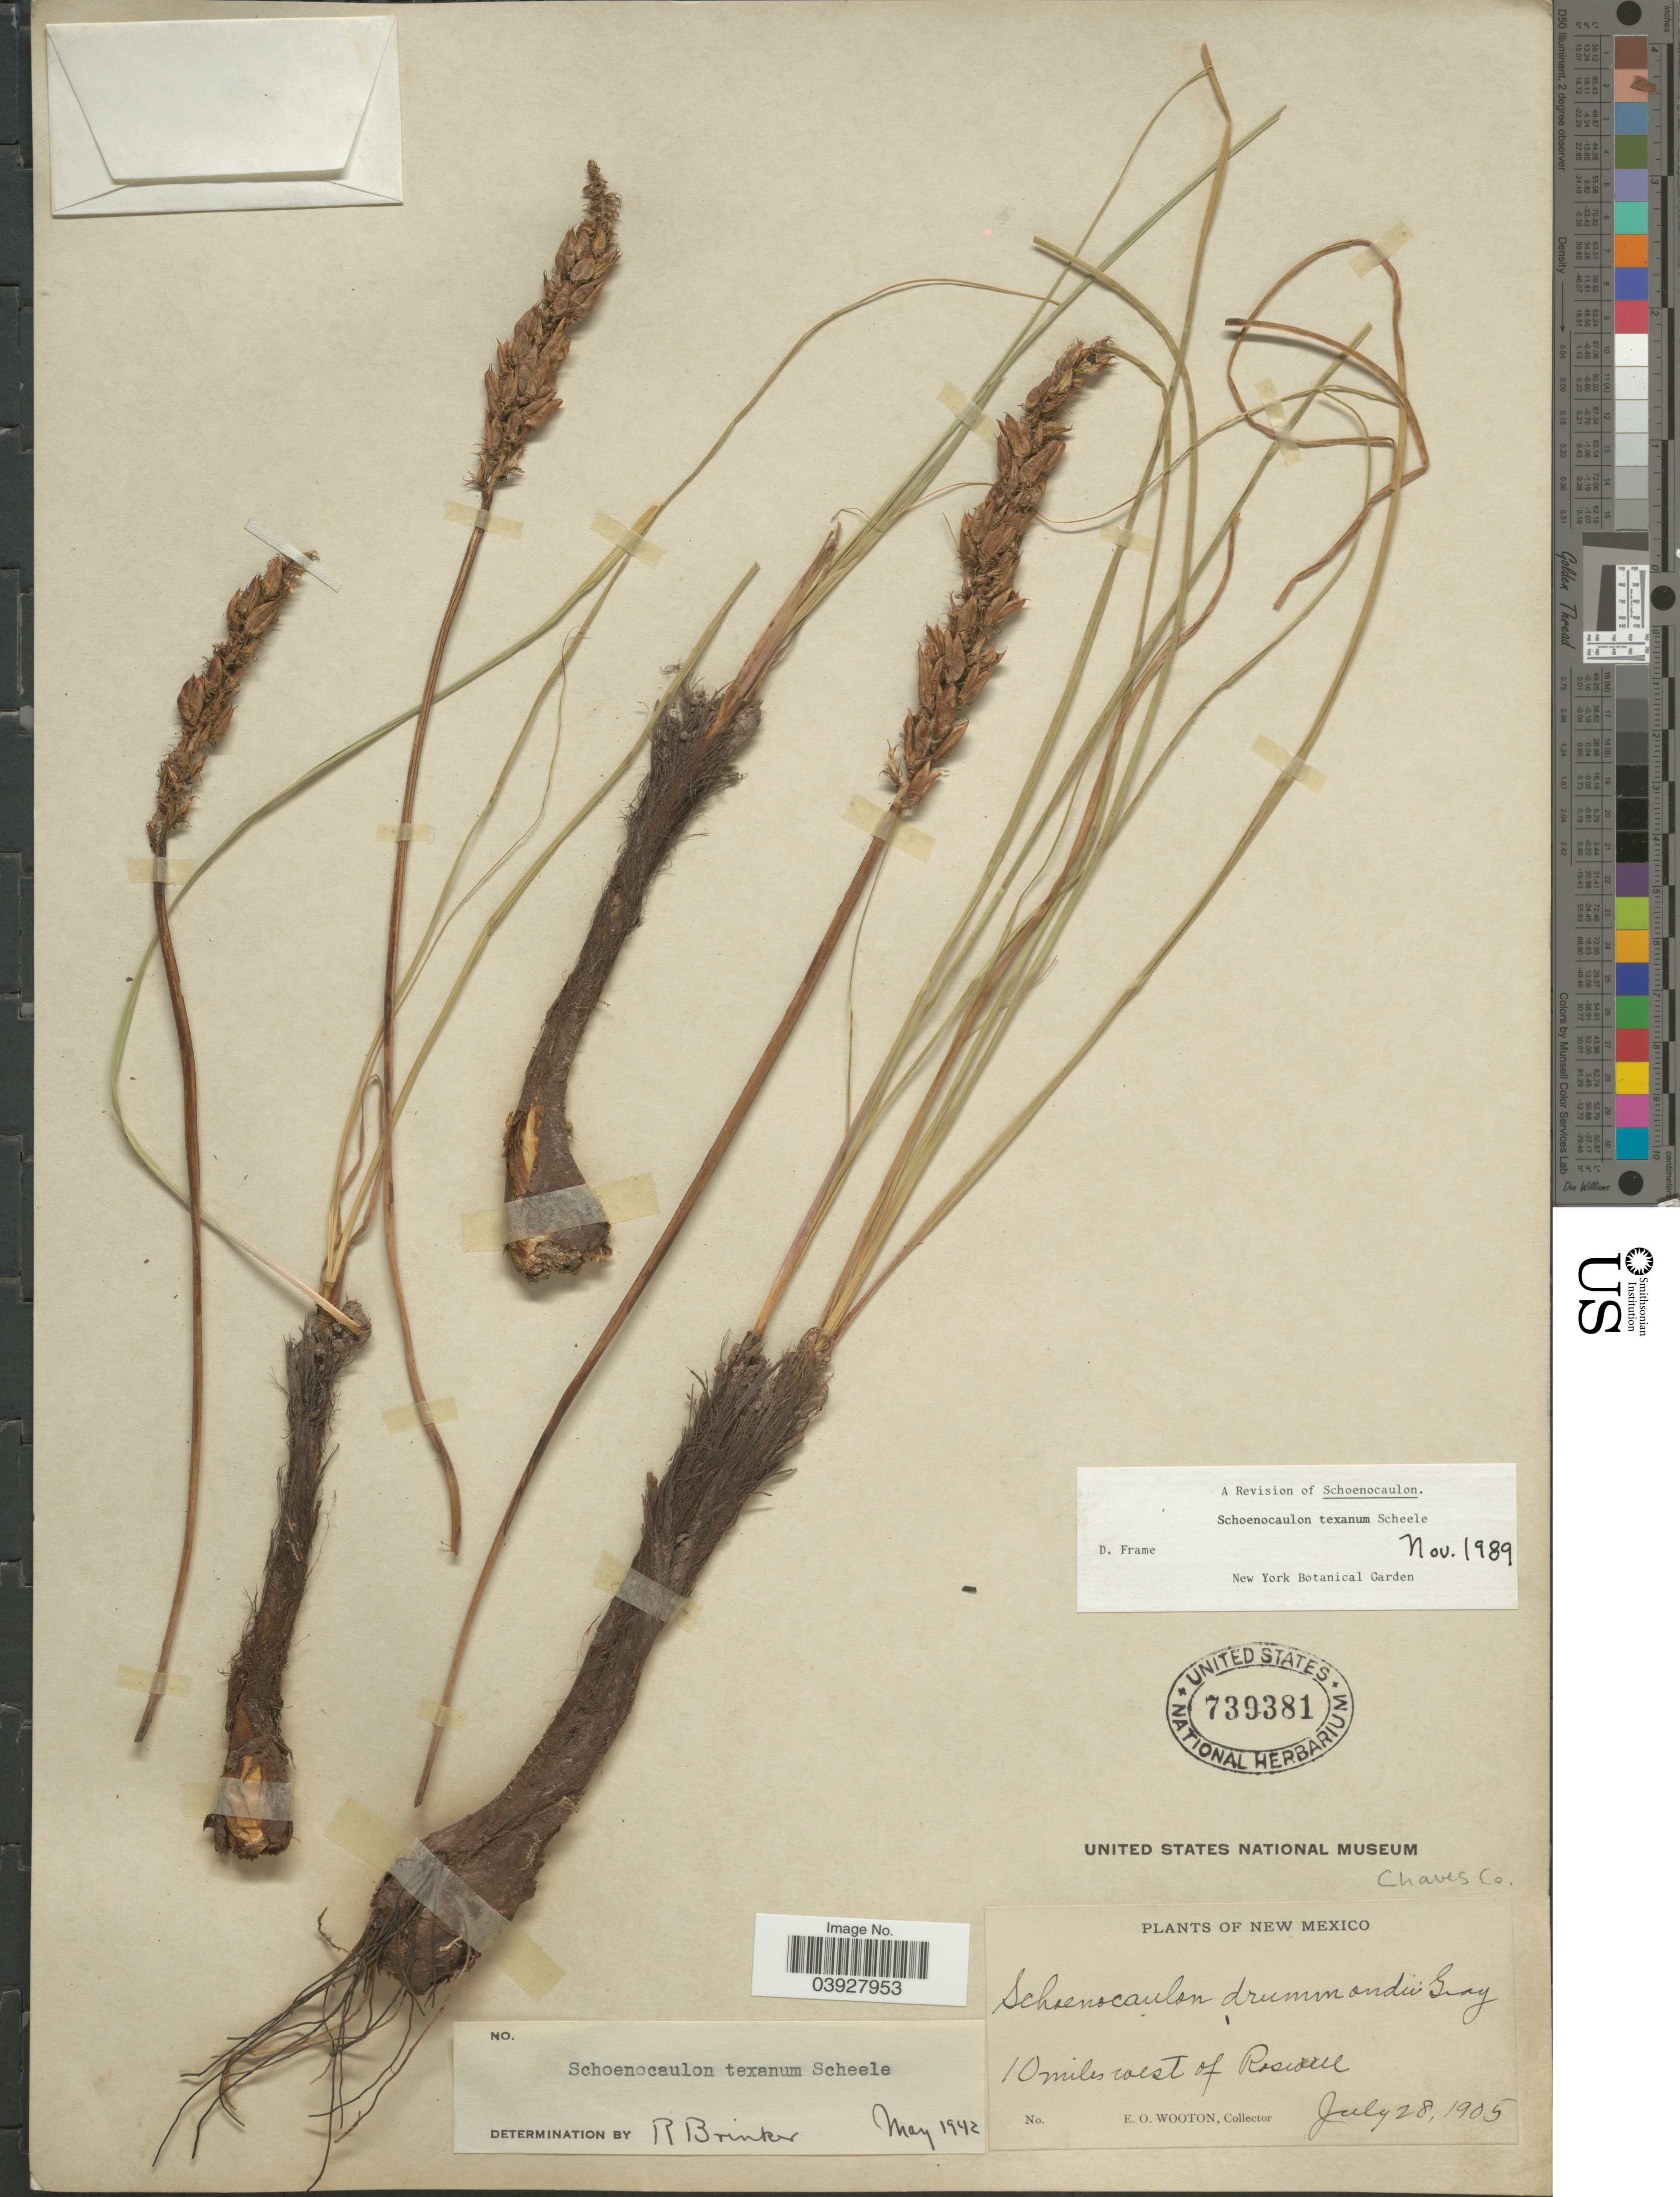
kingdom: Plantae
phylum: Tracheophyta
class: Liliopsida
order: Liliales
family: Melanthiaceae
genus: Schoenocaulon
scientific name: Schoenocaulon texanum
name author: Scheele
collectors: E. O. Wooton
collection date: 1905-07-28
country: United States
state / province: New Mexico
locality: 10 miles west of Roswell. Chaves Co.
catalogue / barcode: US 739381